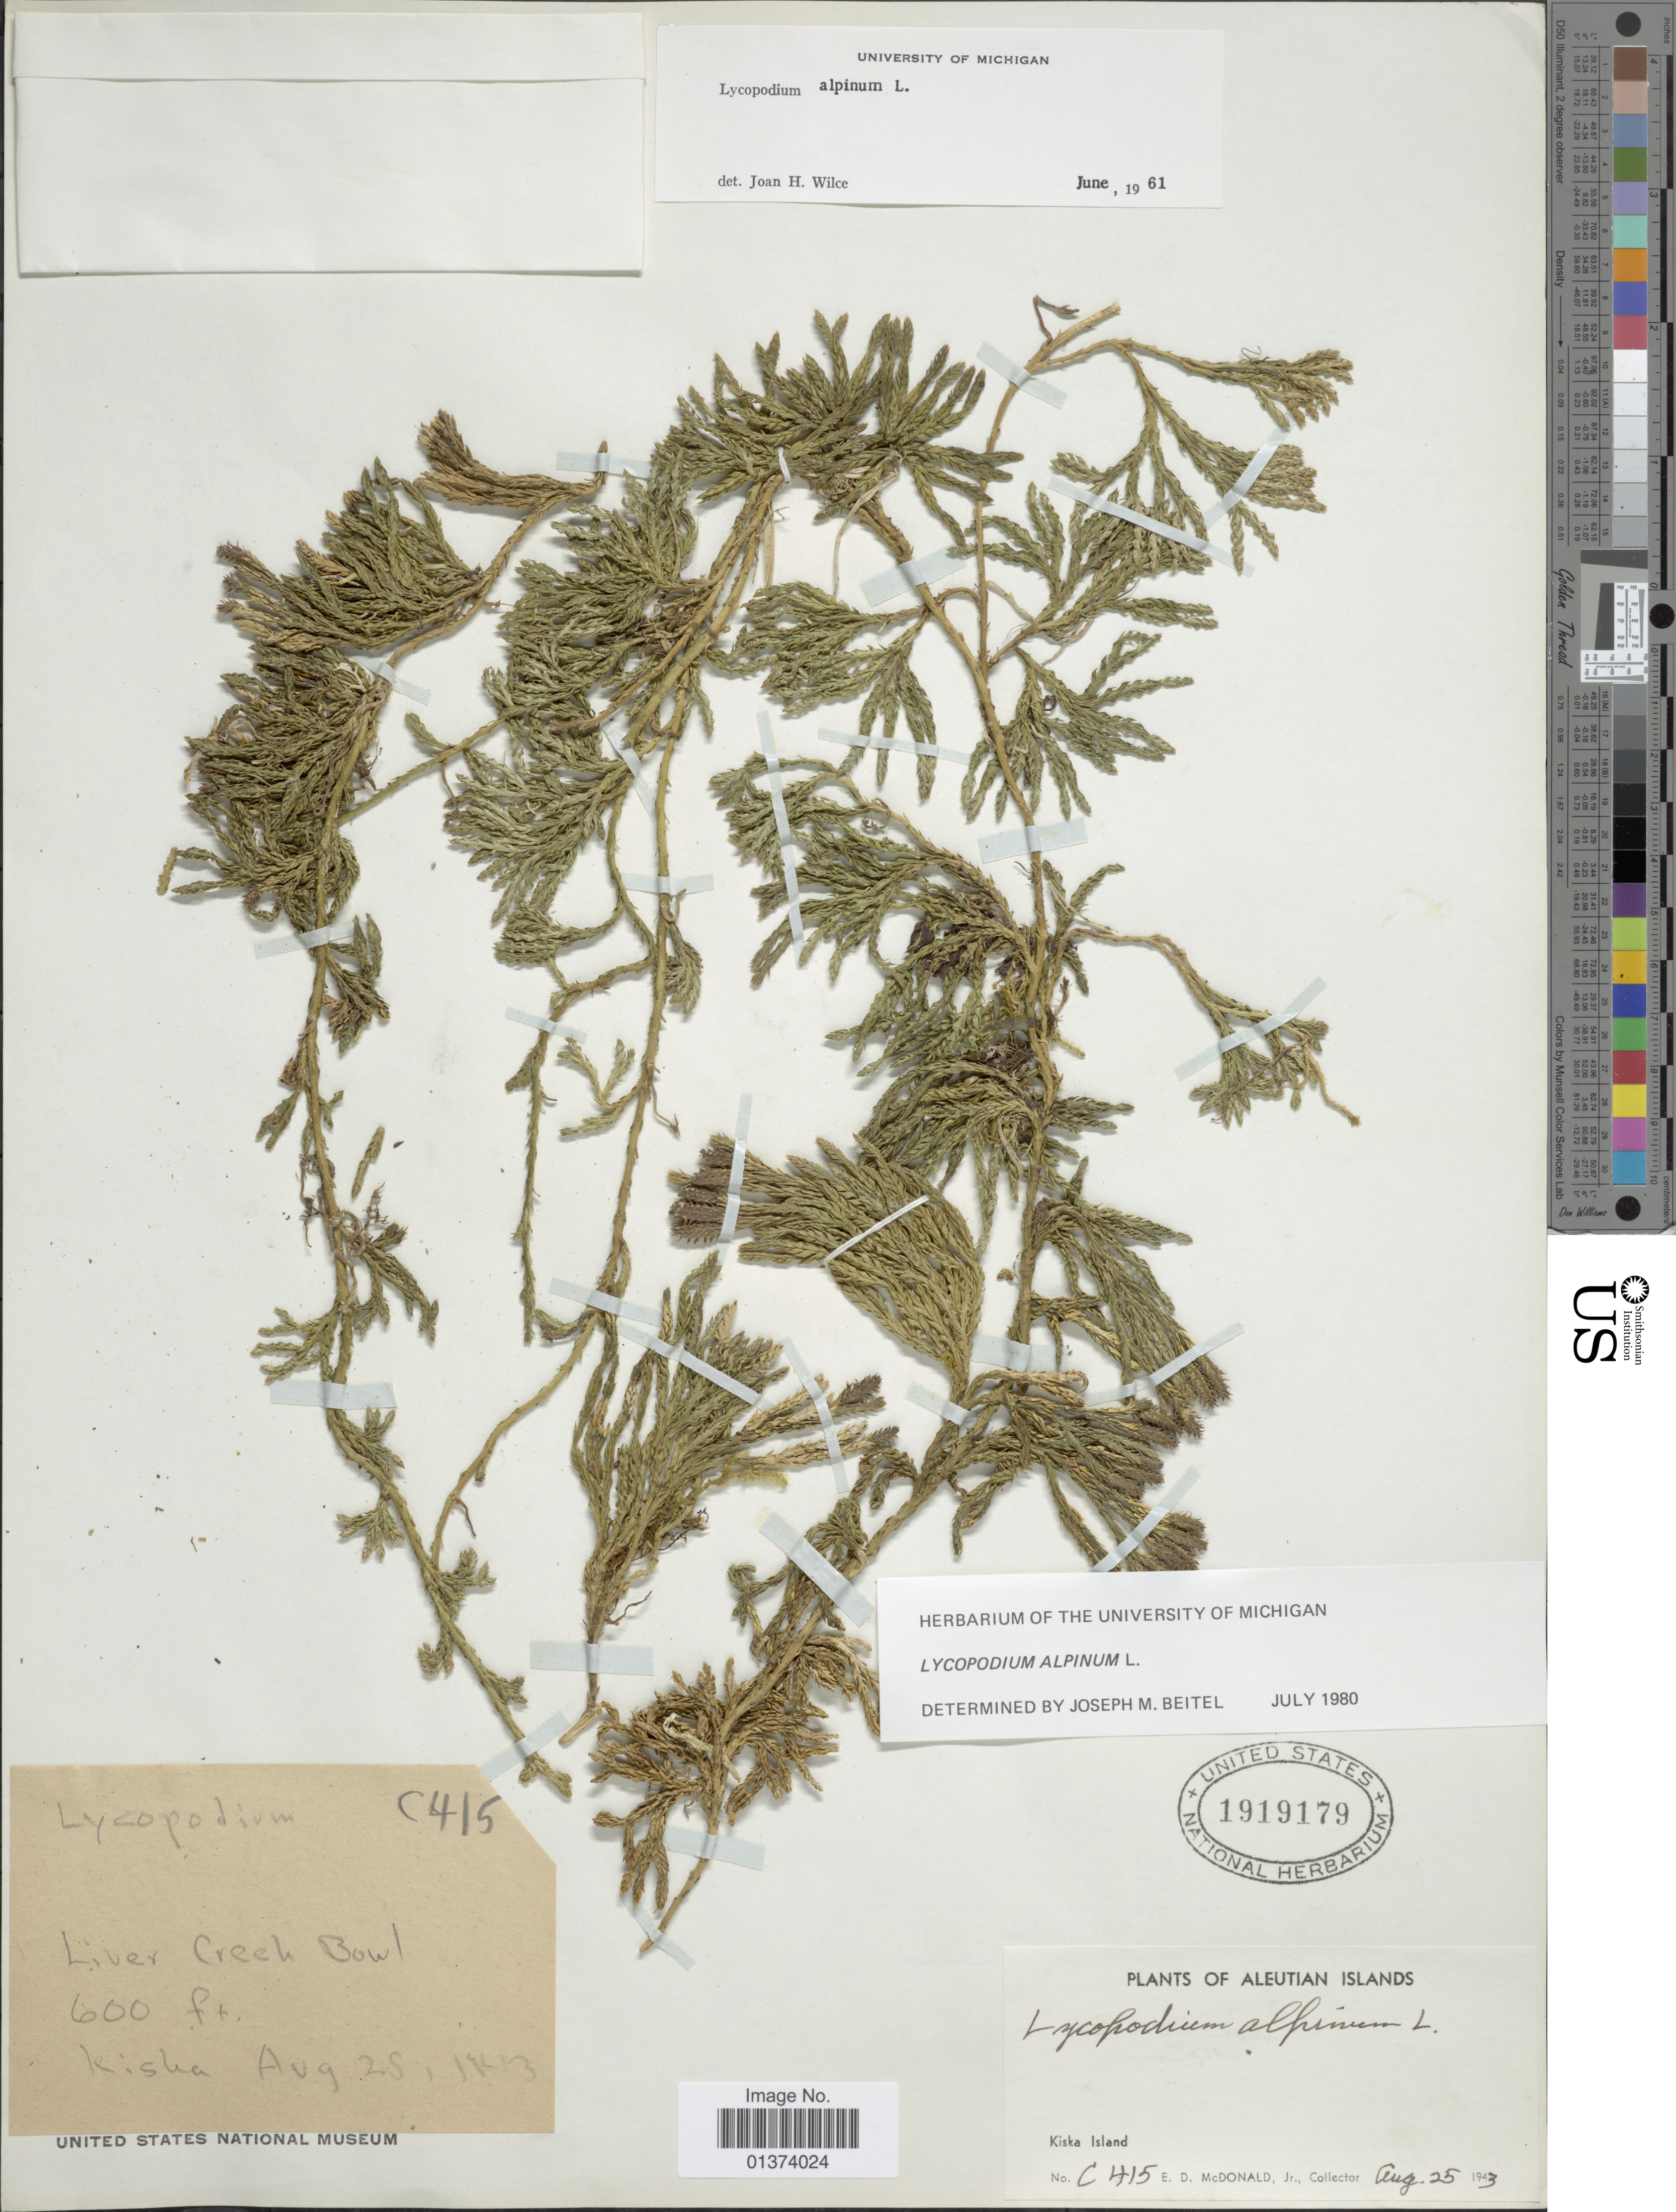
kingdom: Plantae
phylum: Tracheophyta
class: Lycopodiopsida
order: Lycopodiales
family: Lycopodiaceae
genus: Diphasiastrum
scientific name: Diphasiastrum alpinum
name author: (L.) Holub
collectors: E. D. McDonald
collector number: C415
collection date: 1943-08-25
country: United States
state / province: Alaska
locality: Aleutian Islands, Kiska Island, Liver Creek Bowl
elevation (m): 183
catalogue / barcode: US 1919179